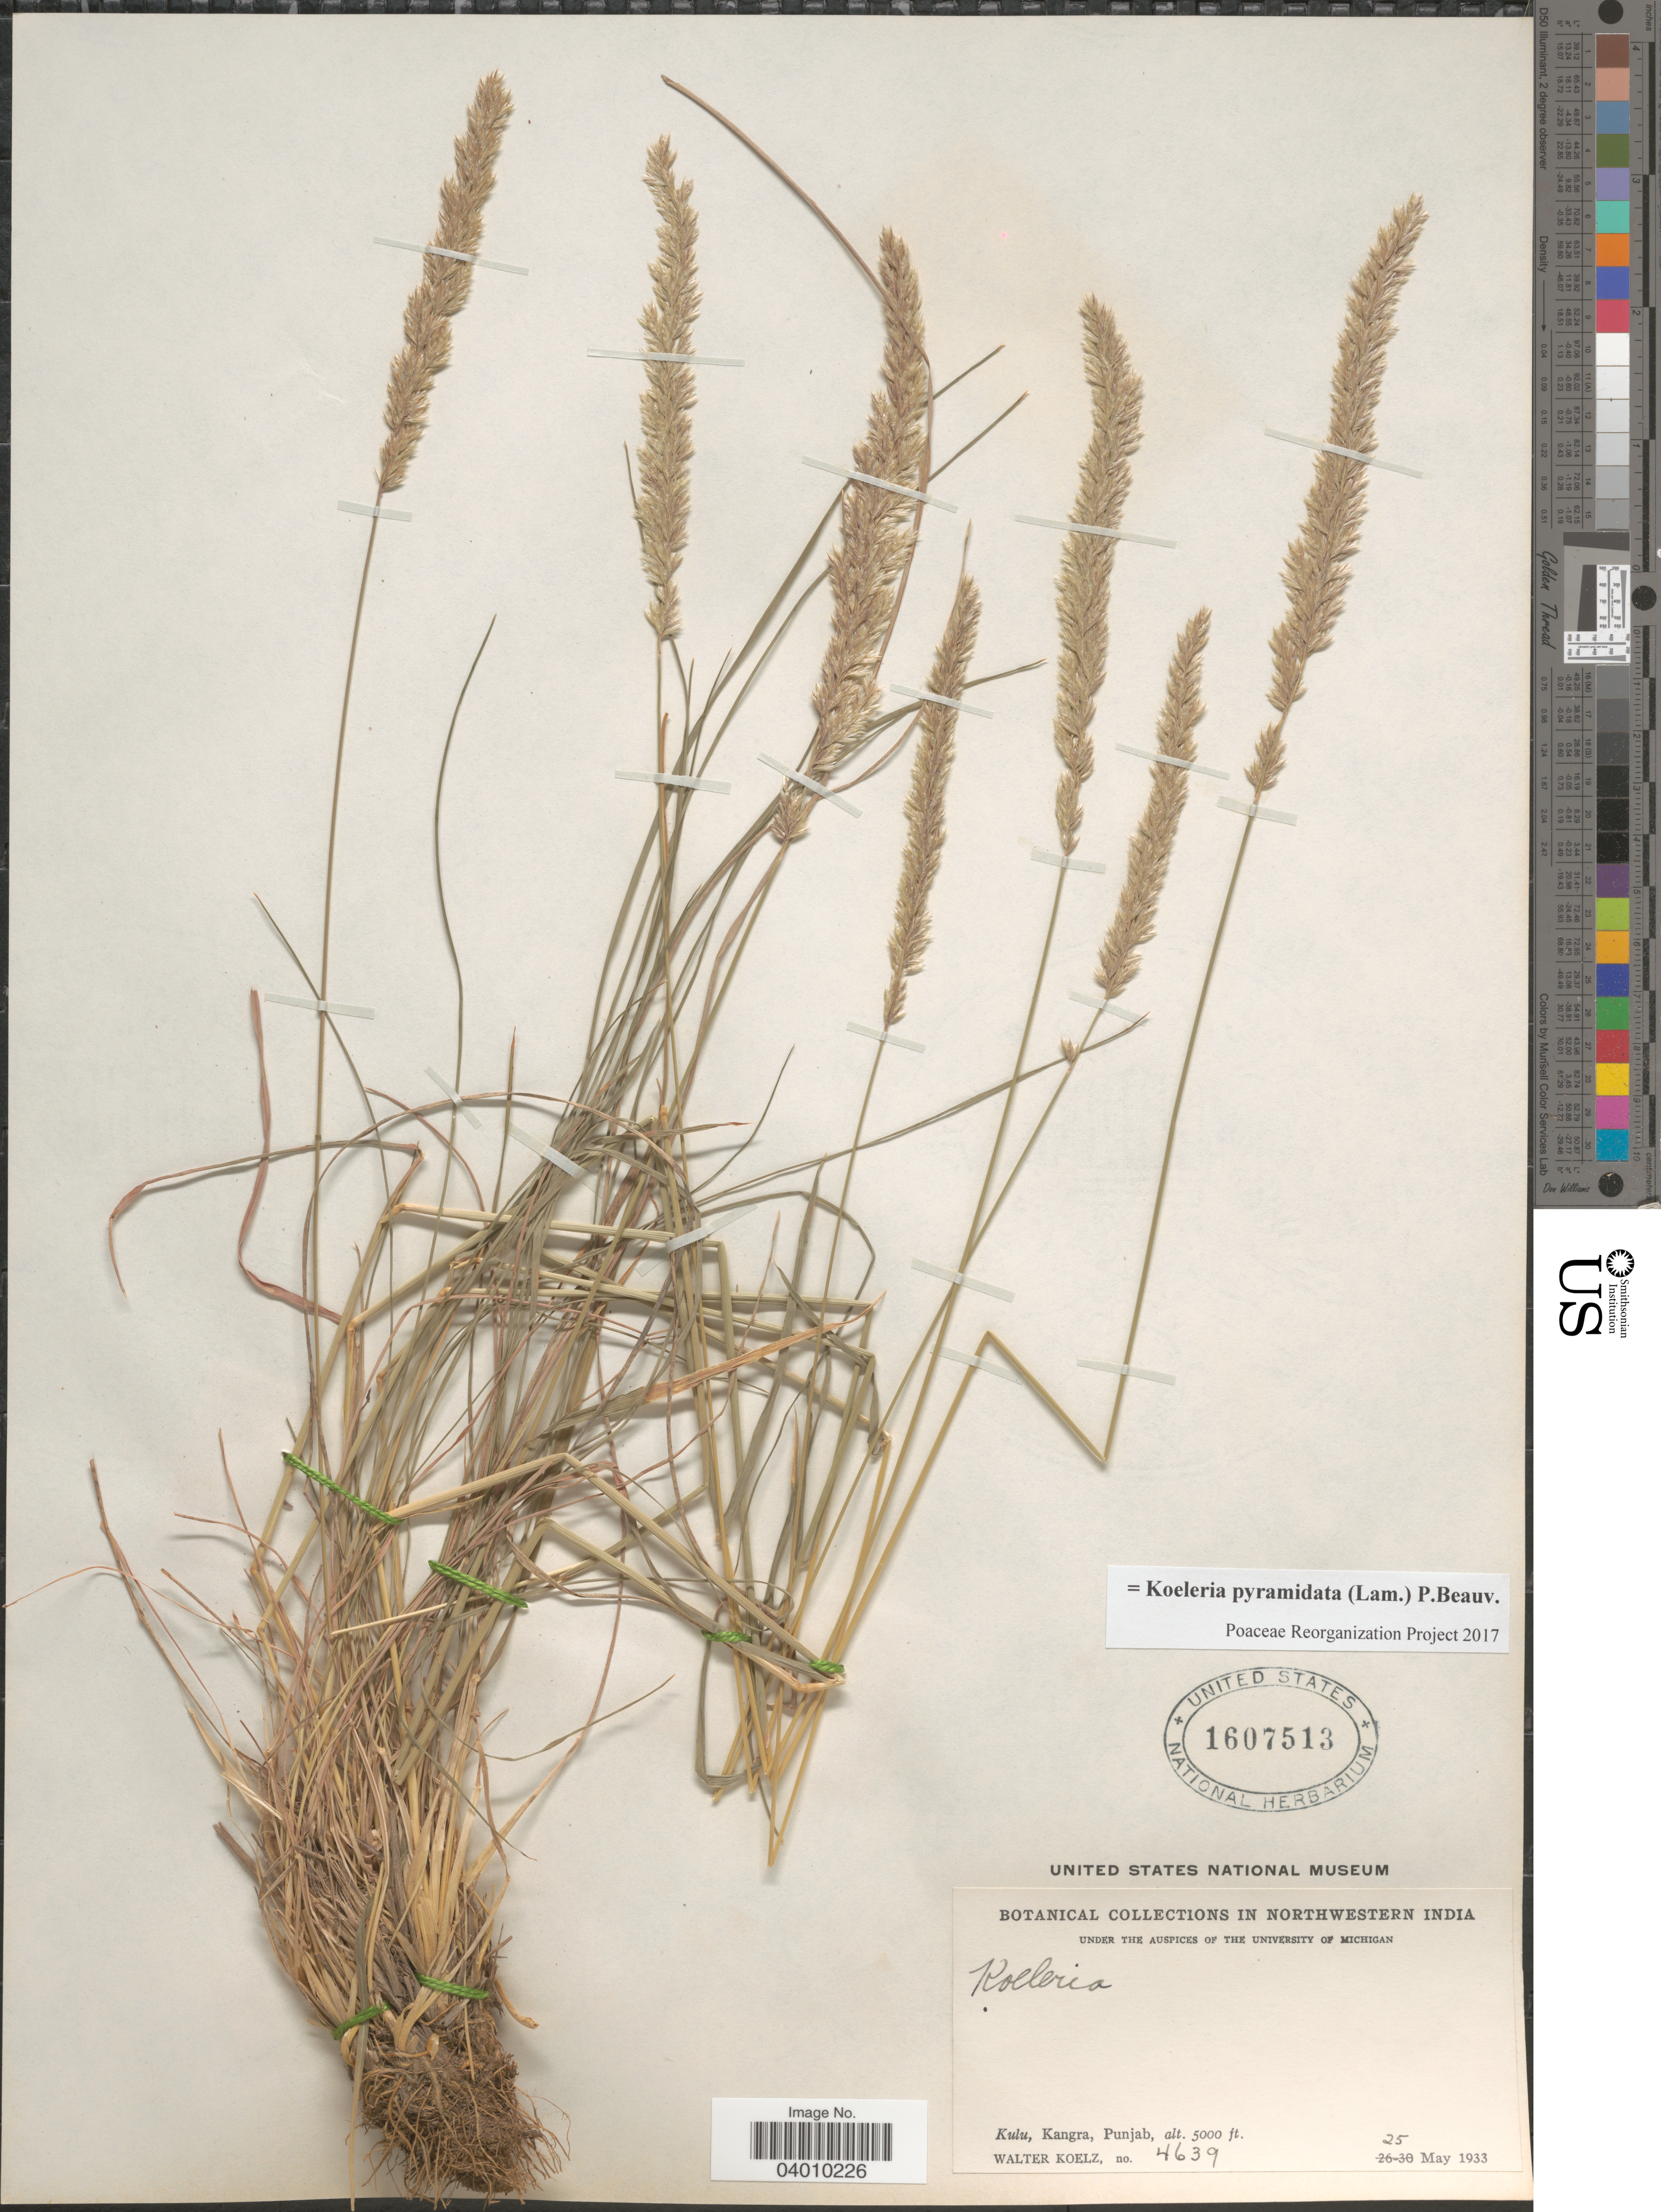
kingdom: Plantae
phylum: Tracheophyta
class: Liliopsida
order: Poales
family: Poaceae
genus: Koeleria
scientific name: Koeleria pyramidata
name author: (Lam.) P. Beauv.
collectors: W. N. Koelz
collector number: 4639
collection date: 1933-05-25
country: India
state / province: Punjab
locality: Northwestern India. Kulu, Kangra, Punjab.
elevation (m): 1524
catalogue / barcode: US 1607513